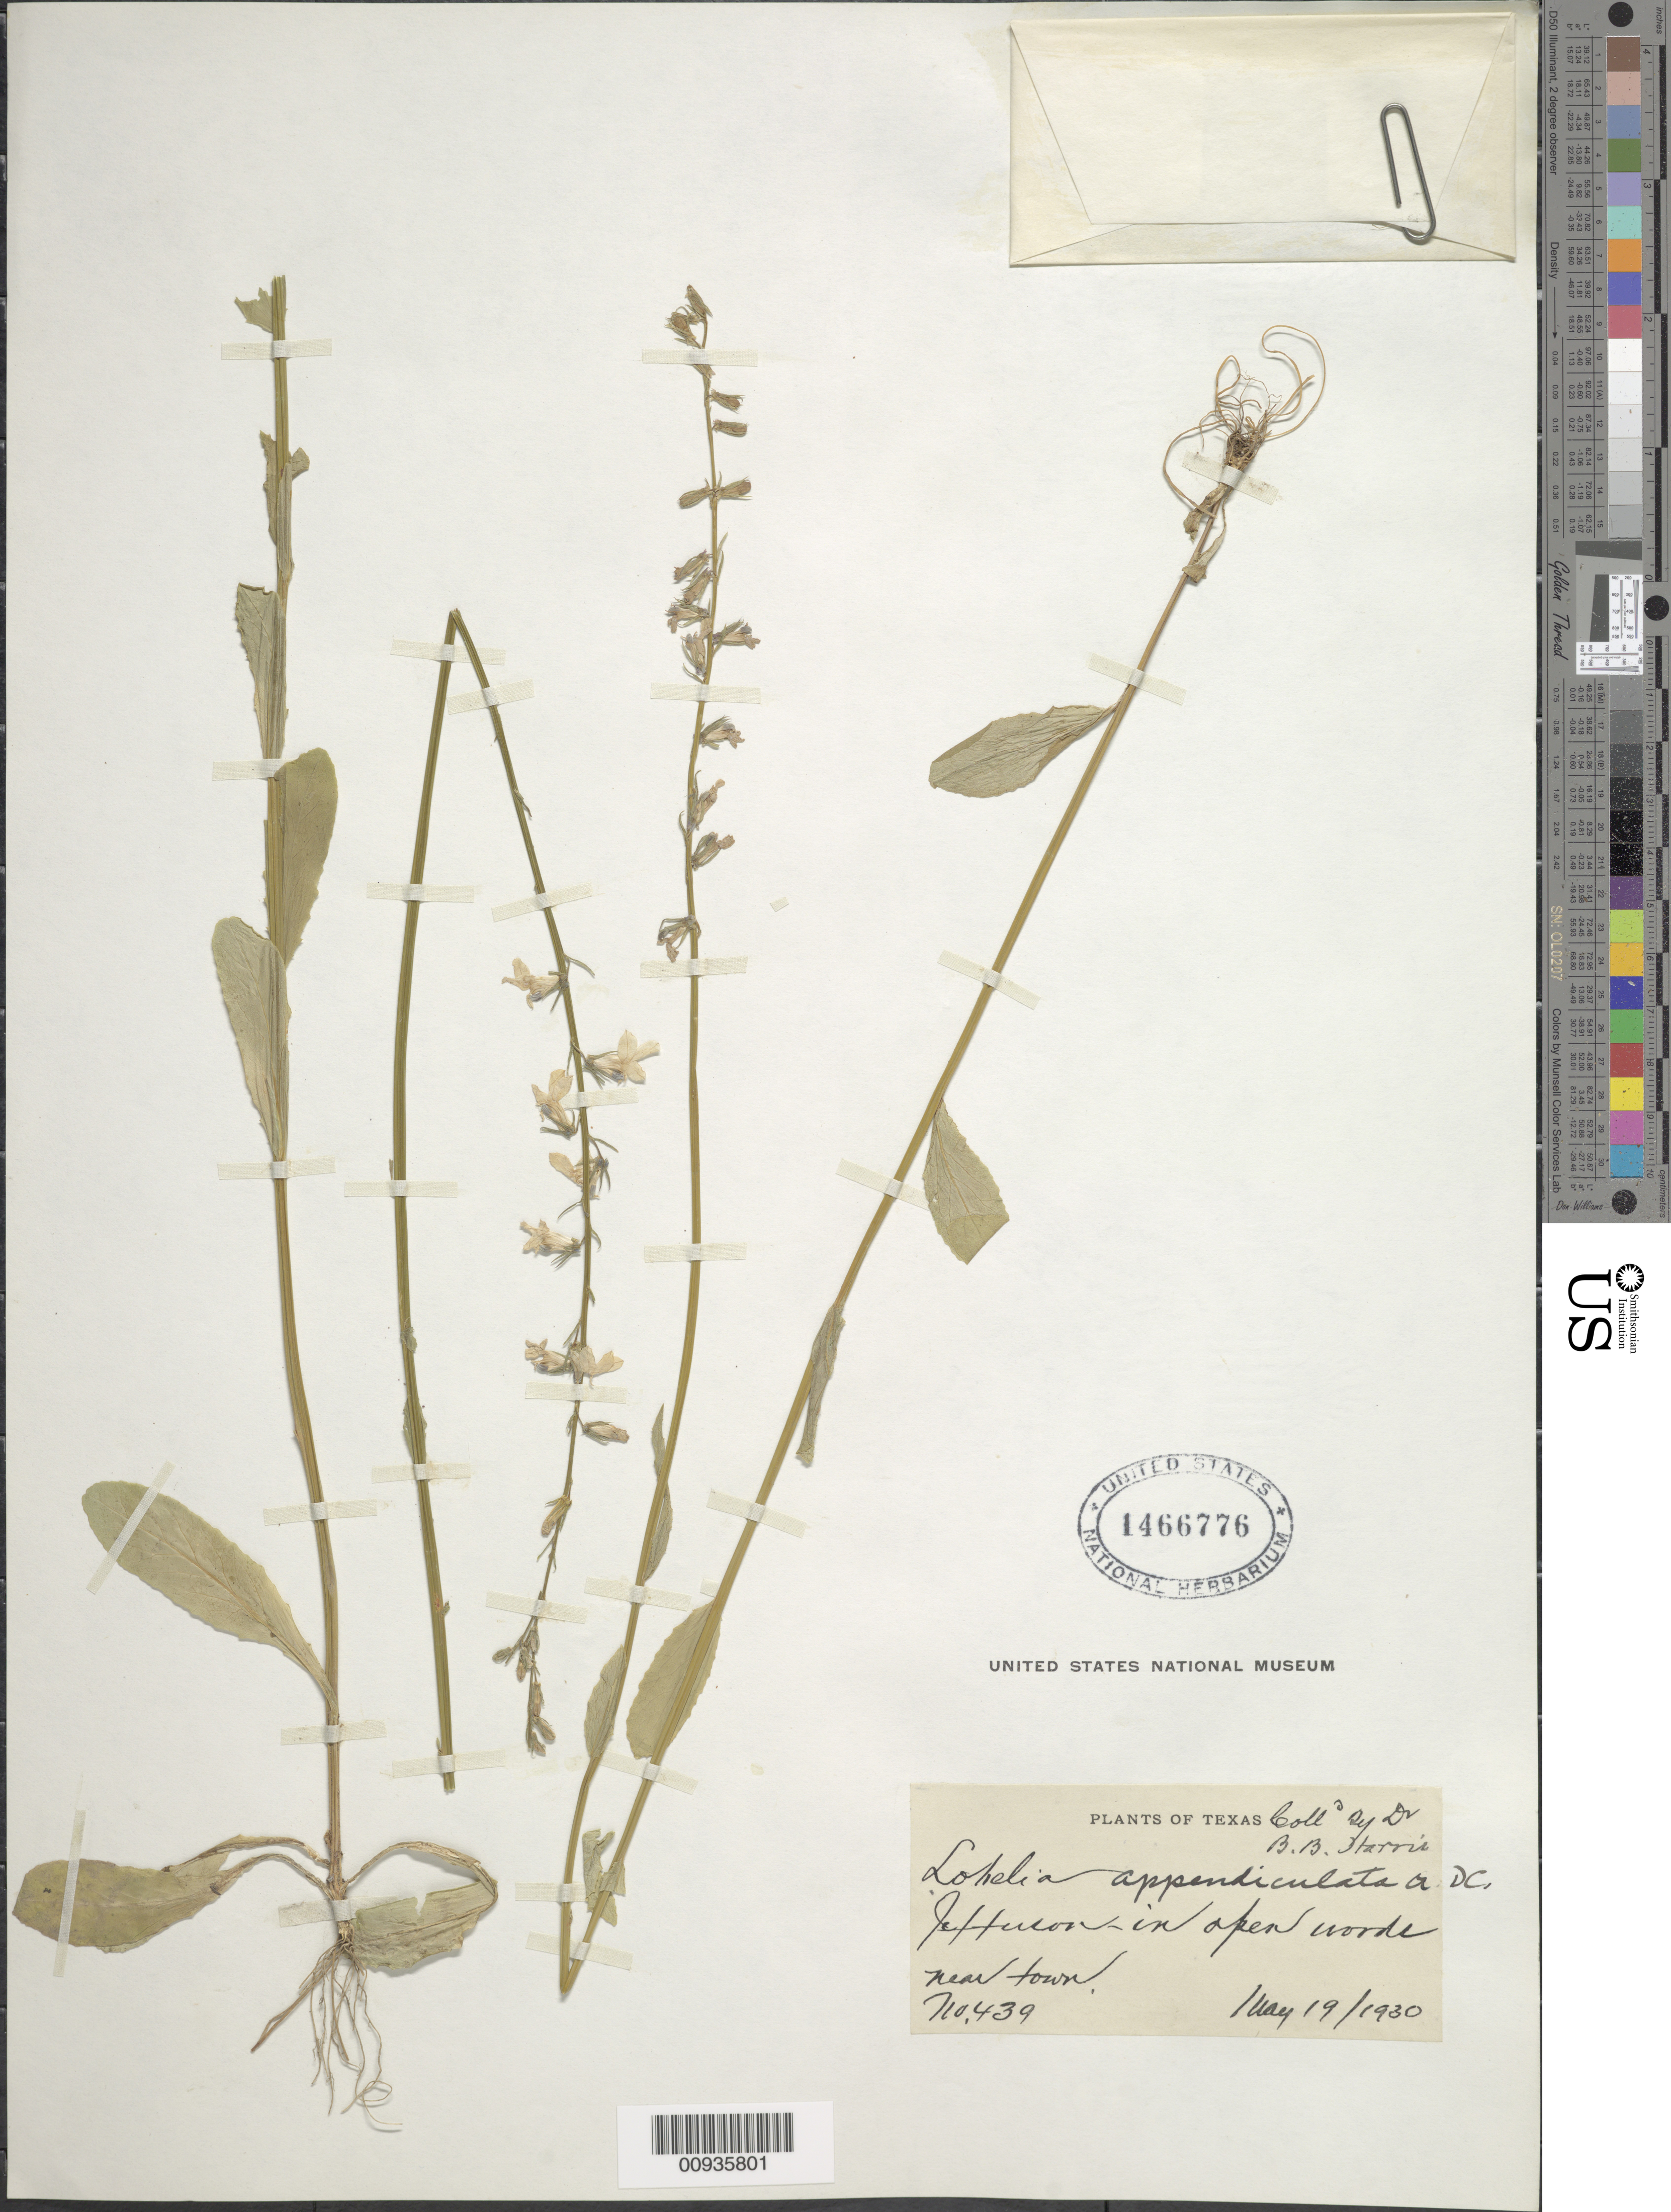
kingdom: Plantae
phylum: Tracheophyta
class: Magnoliopsida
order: Asterales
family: Campanulaceae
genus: Lobelia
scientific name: Lobelia appendiculata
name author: A. DC.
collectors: B. B. Harris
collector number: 439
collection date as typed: May 19, 1930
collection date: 1930-05-19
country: United States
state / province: Texas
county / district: Jefferson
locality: near town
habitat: in open woods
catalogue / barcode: US 1466776